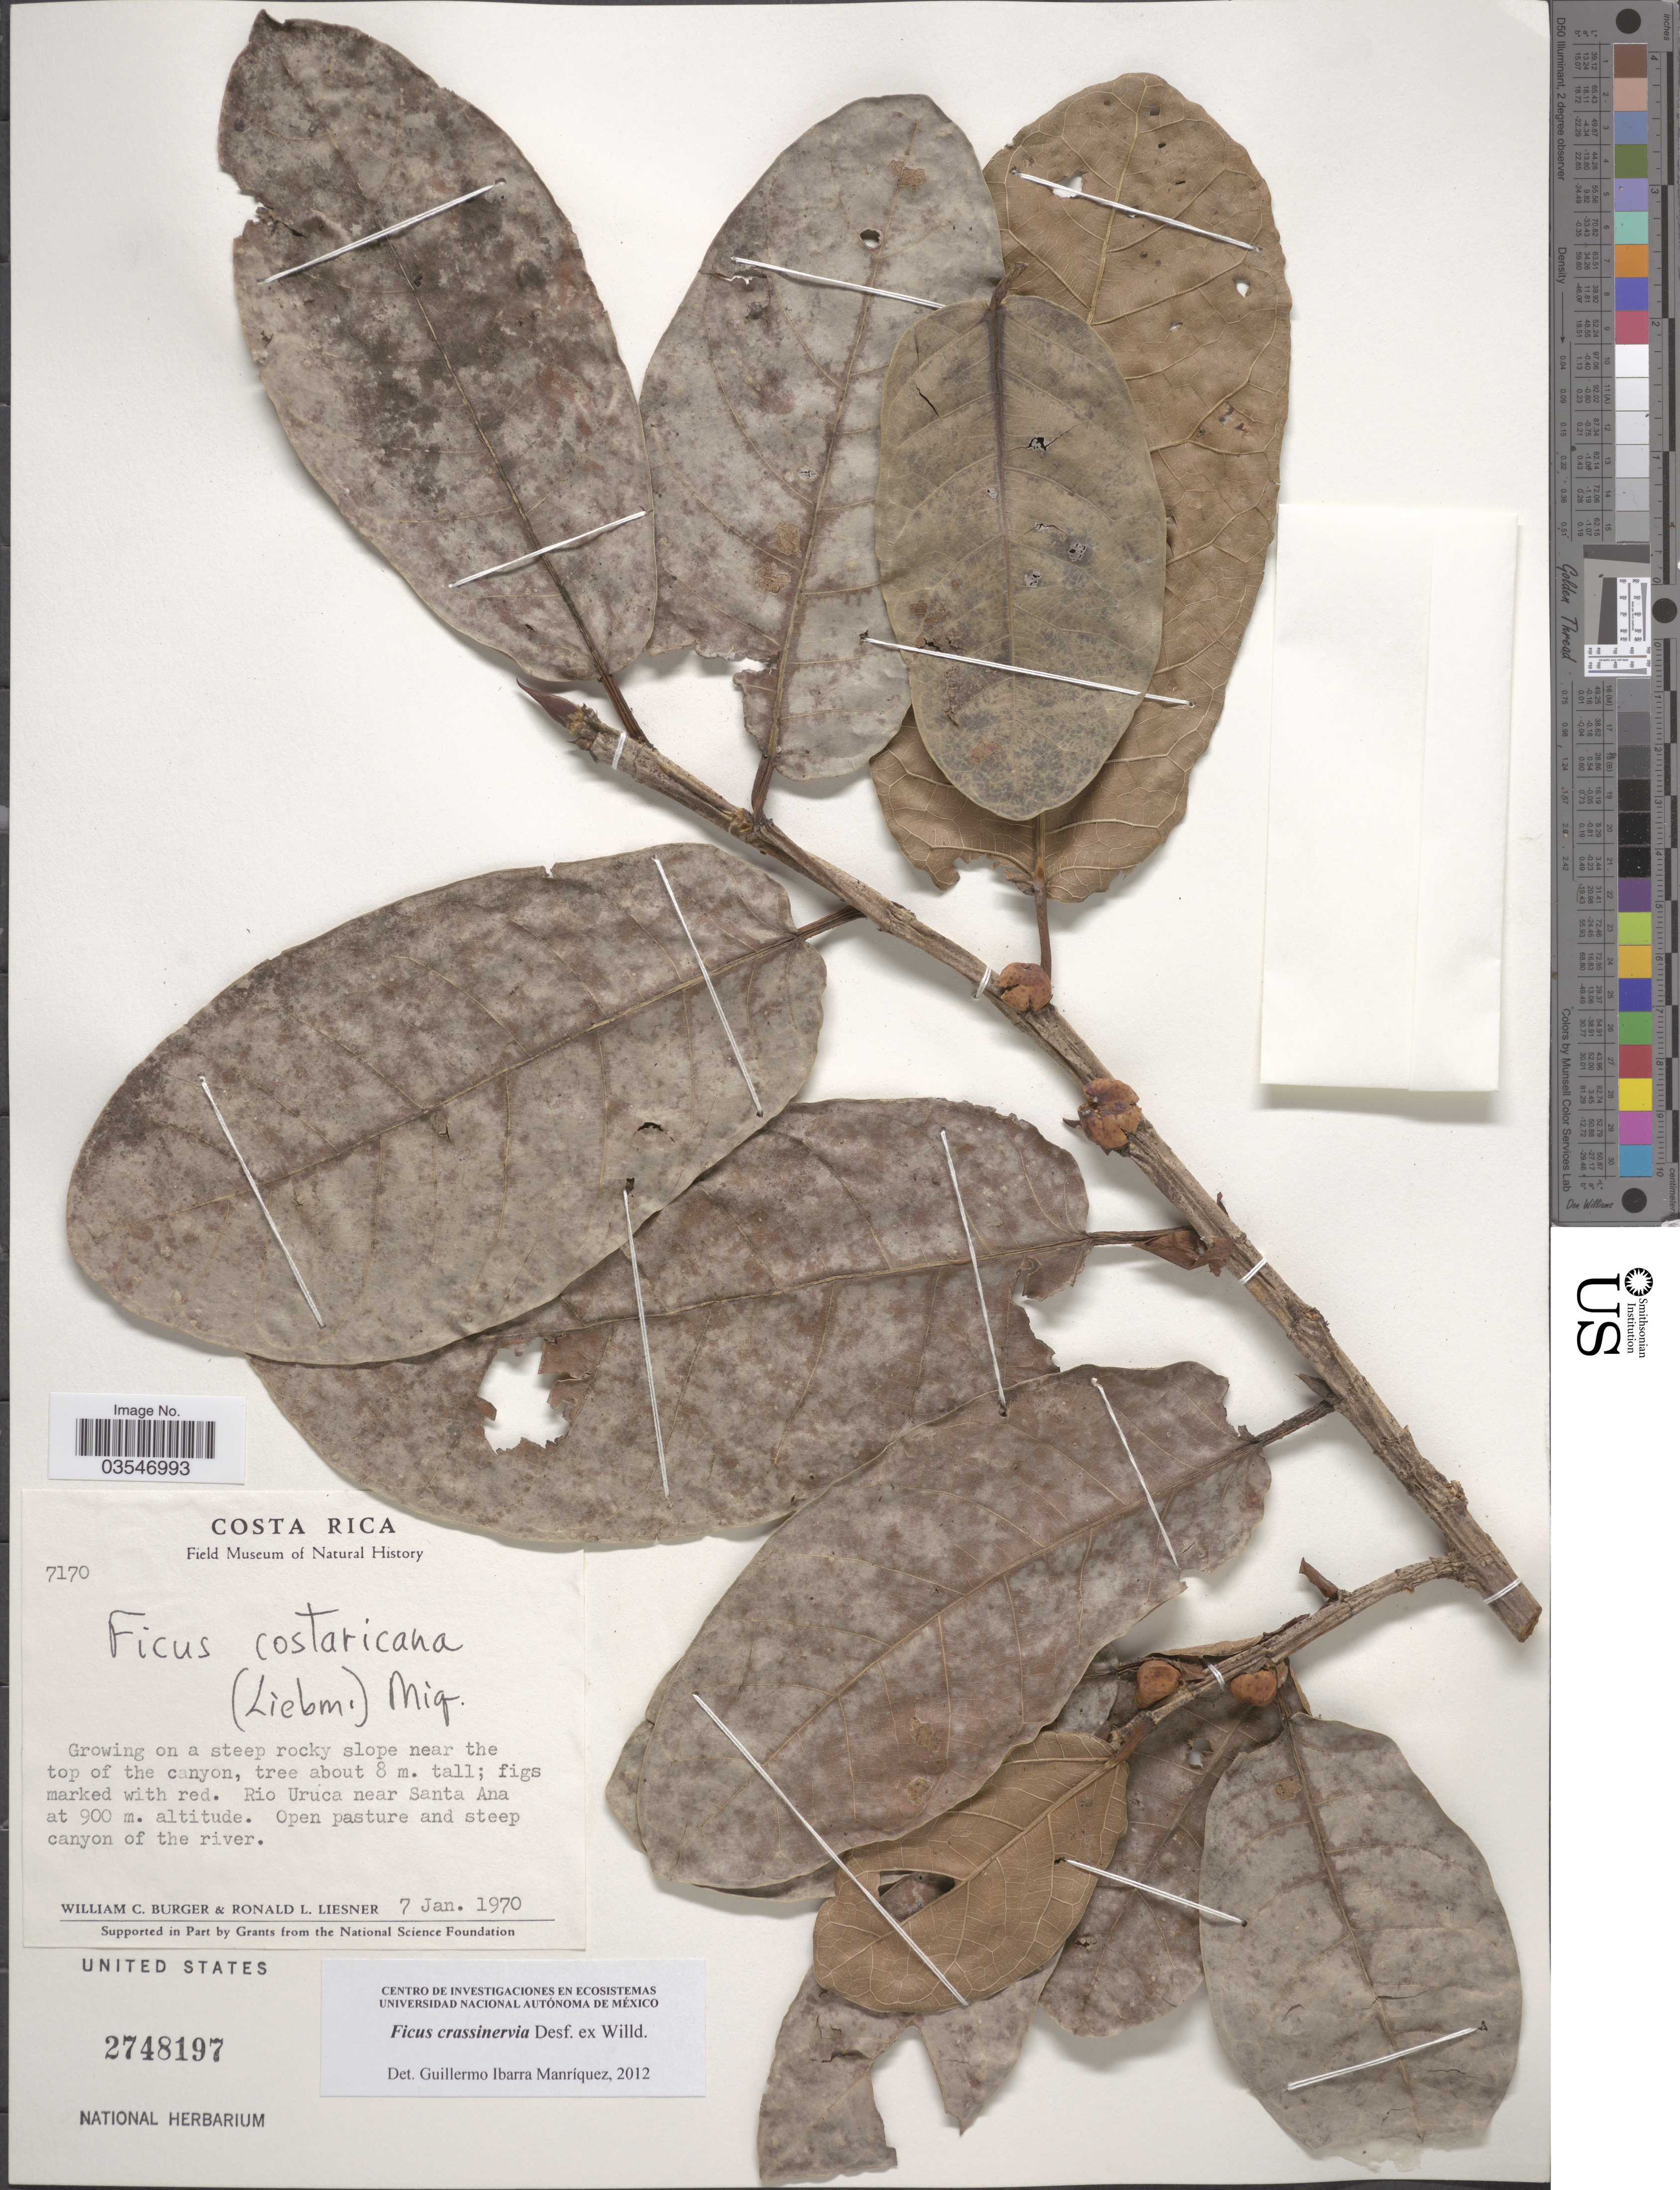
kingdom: Plantae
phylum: Tracheophyta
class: Magnoliopsida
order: Rosales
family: Moraceae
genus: Ficus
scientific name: Ficus crassinervia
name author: Desf. ex Willd.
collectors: W. Burger & R. L. Liesner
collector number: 7170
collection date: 1970-01-07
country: Costa Rica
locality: Rio Uruca near Santa Ana.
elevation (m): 900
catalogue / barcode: US 2748197